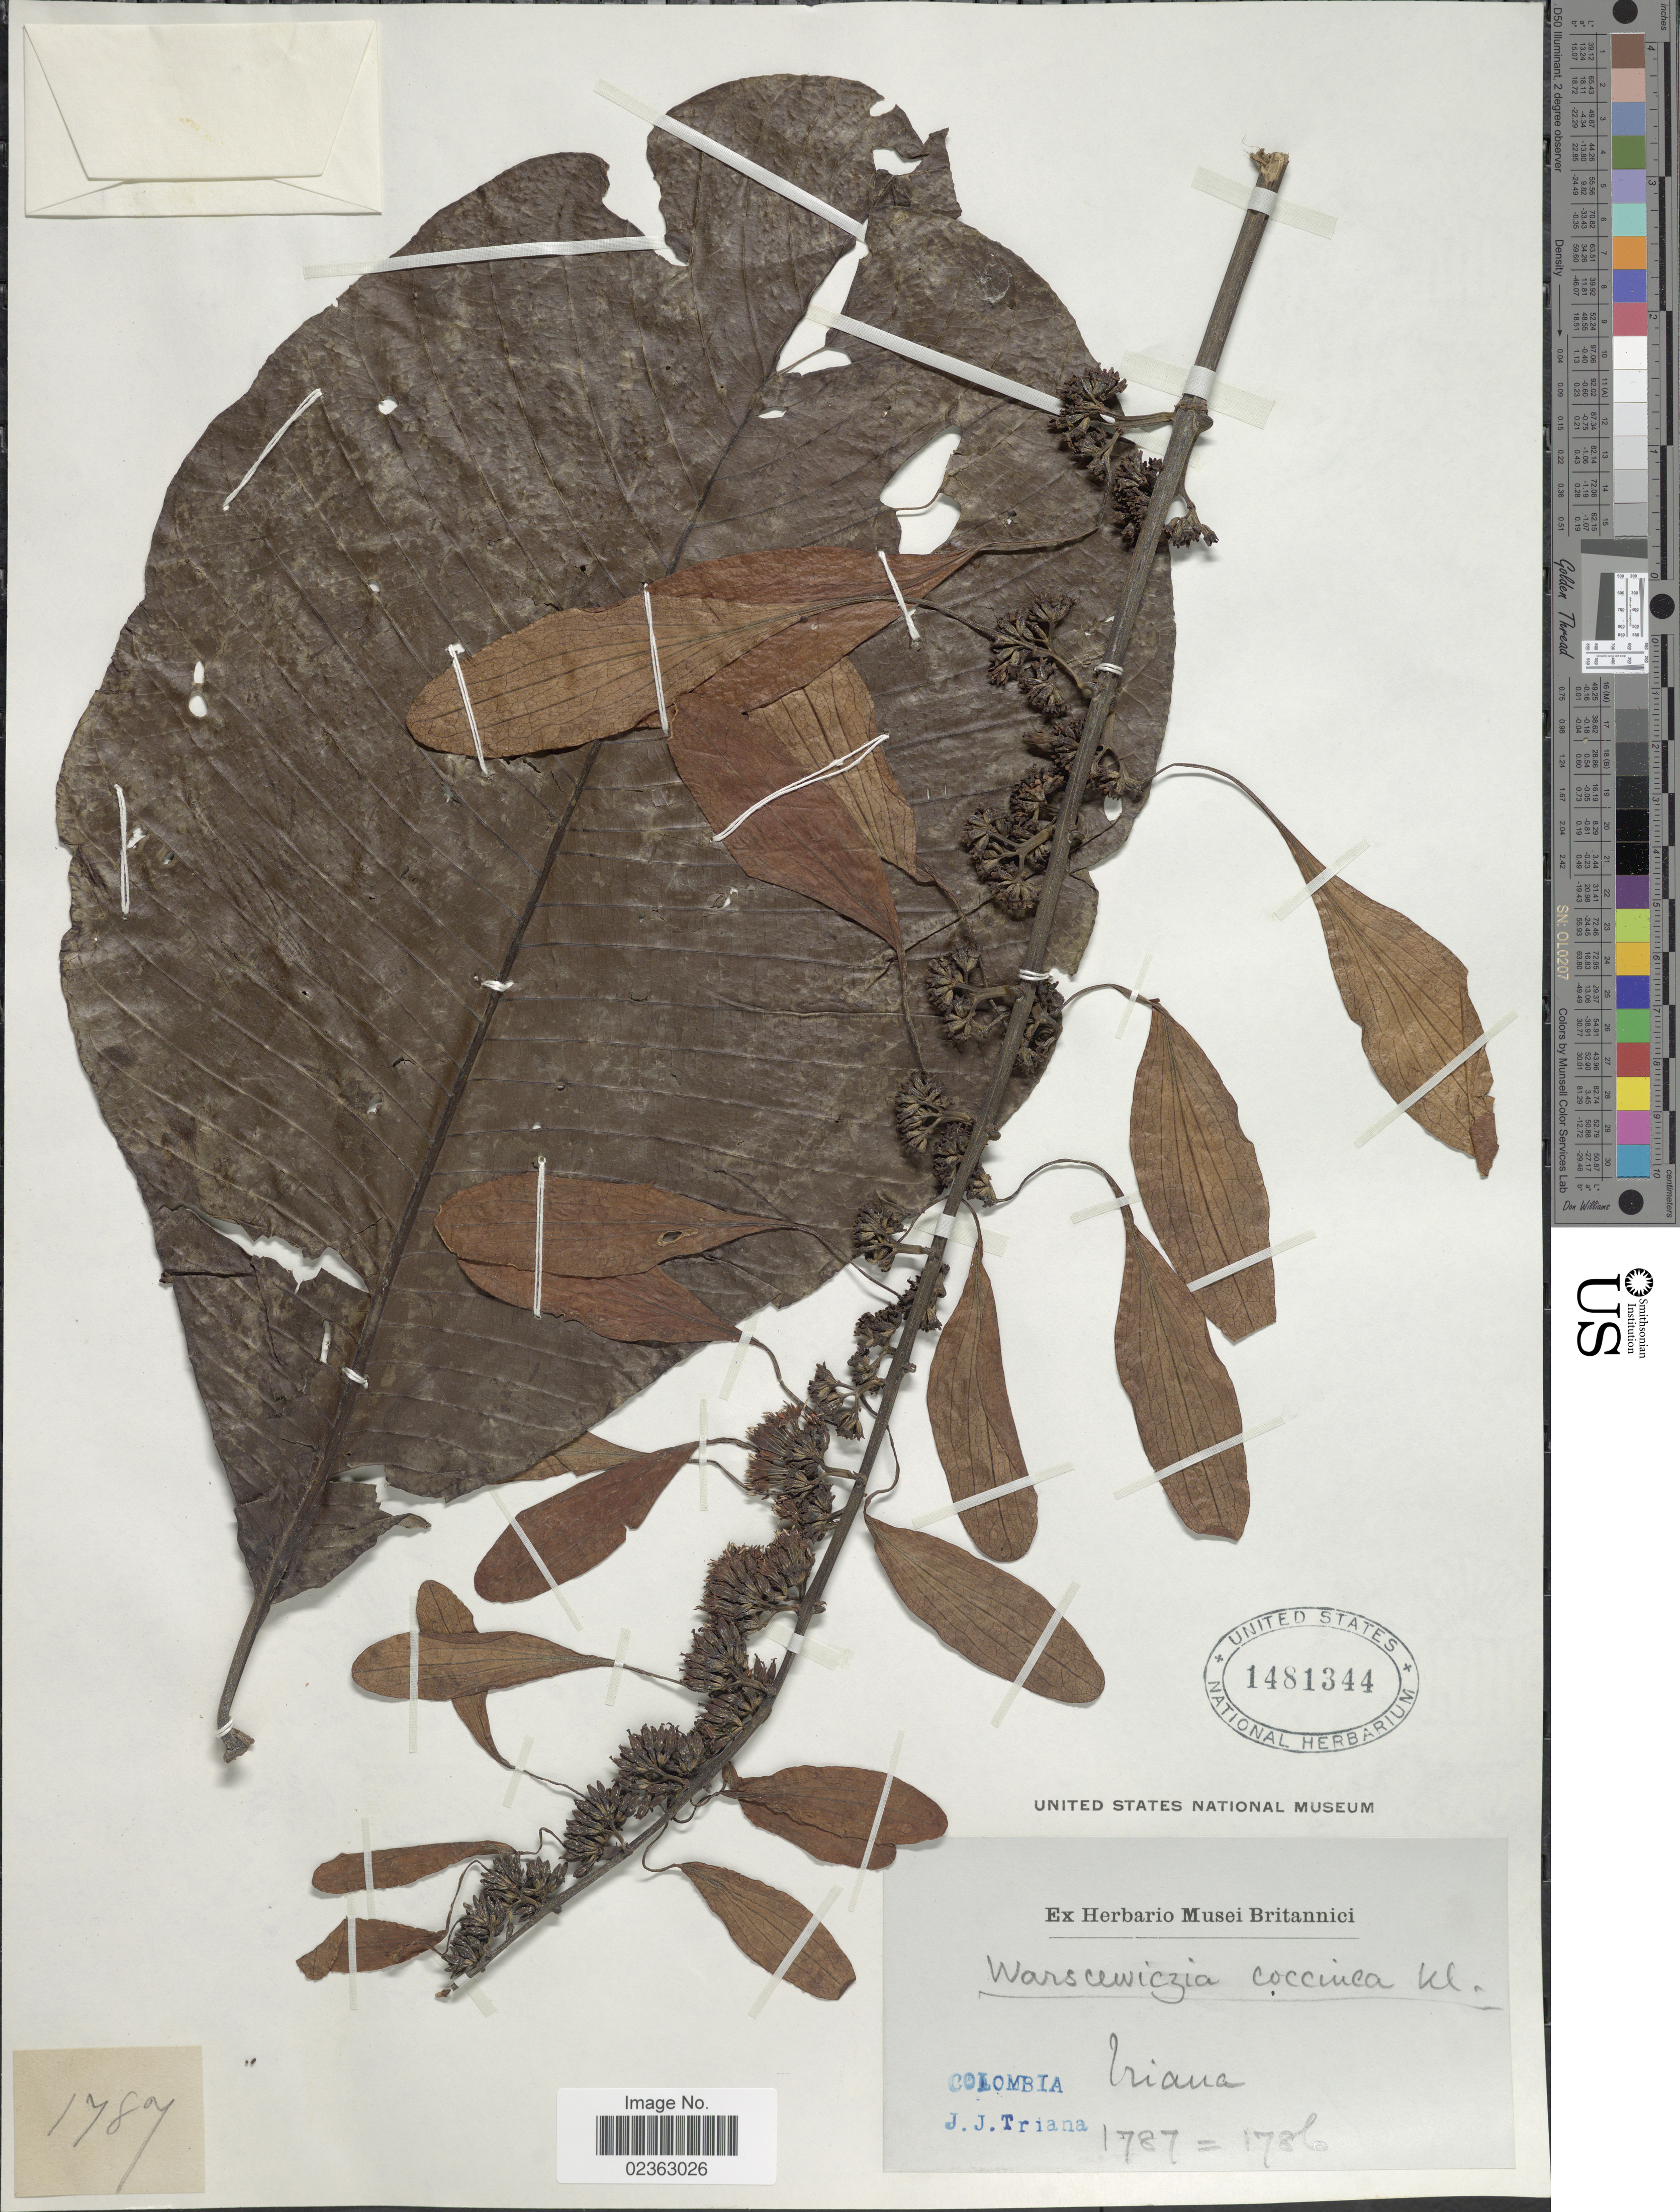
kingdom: Plantae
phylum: Tracheophyta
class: Magnoliopsida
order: Gentianales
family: Rubiaceae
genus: Warszewiczia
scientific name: Warszewiczia coccinea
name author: (Vahl) Klotzsch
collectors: J. J. Triana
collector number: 1787/1786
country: Colombia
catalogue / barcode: US 1481344